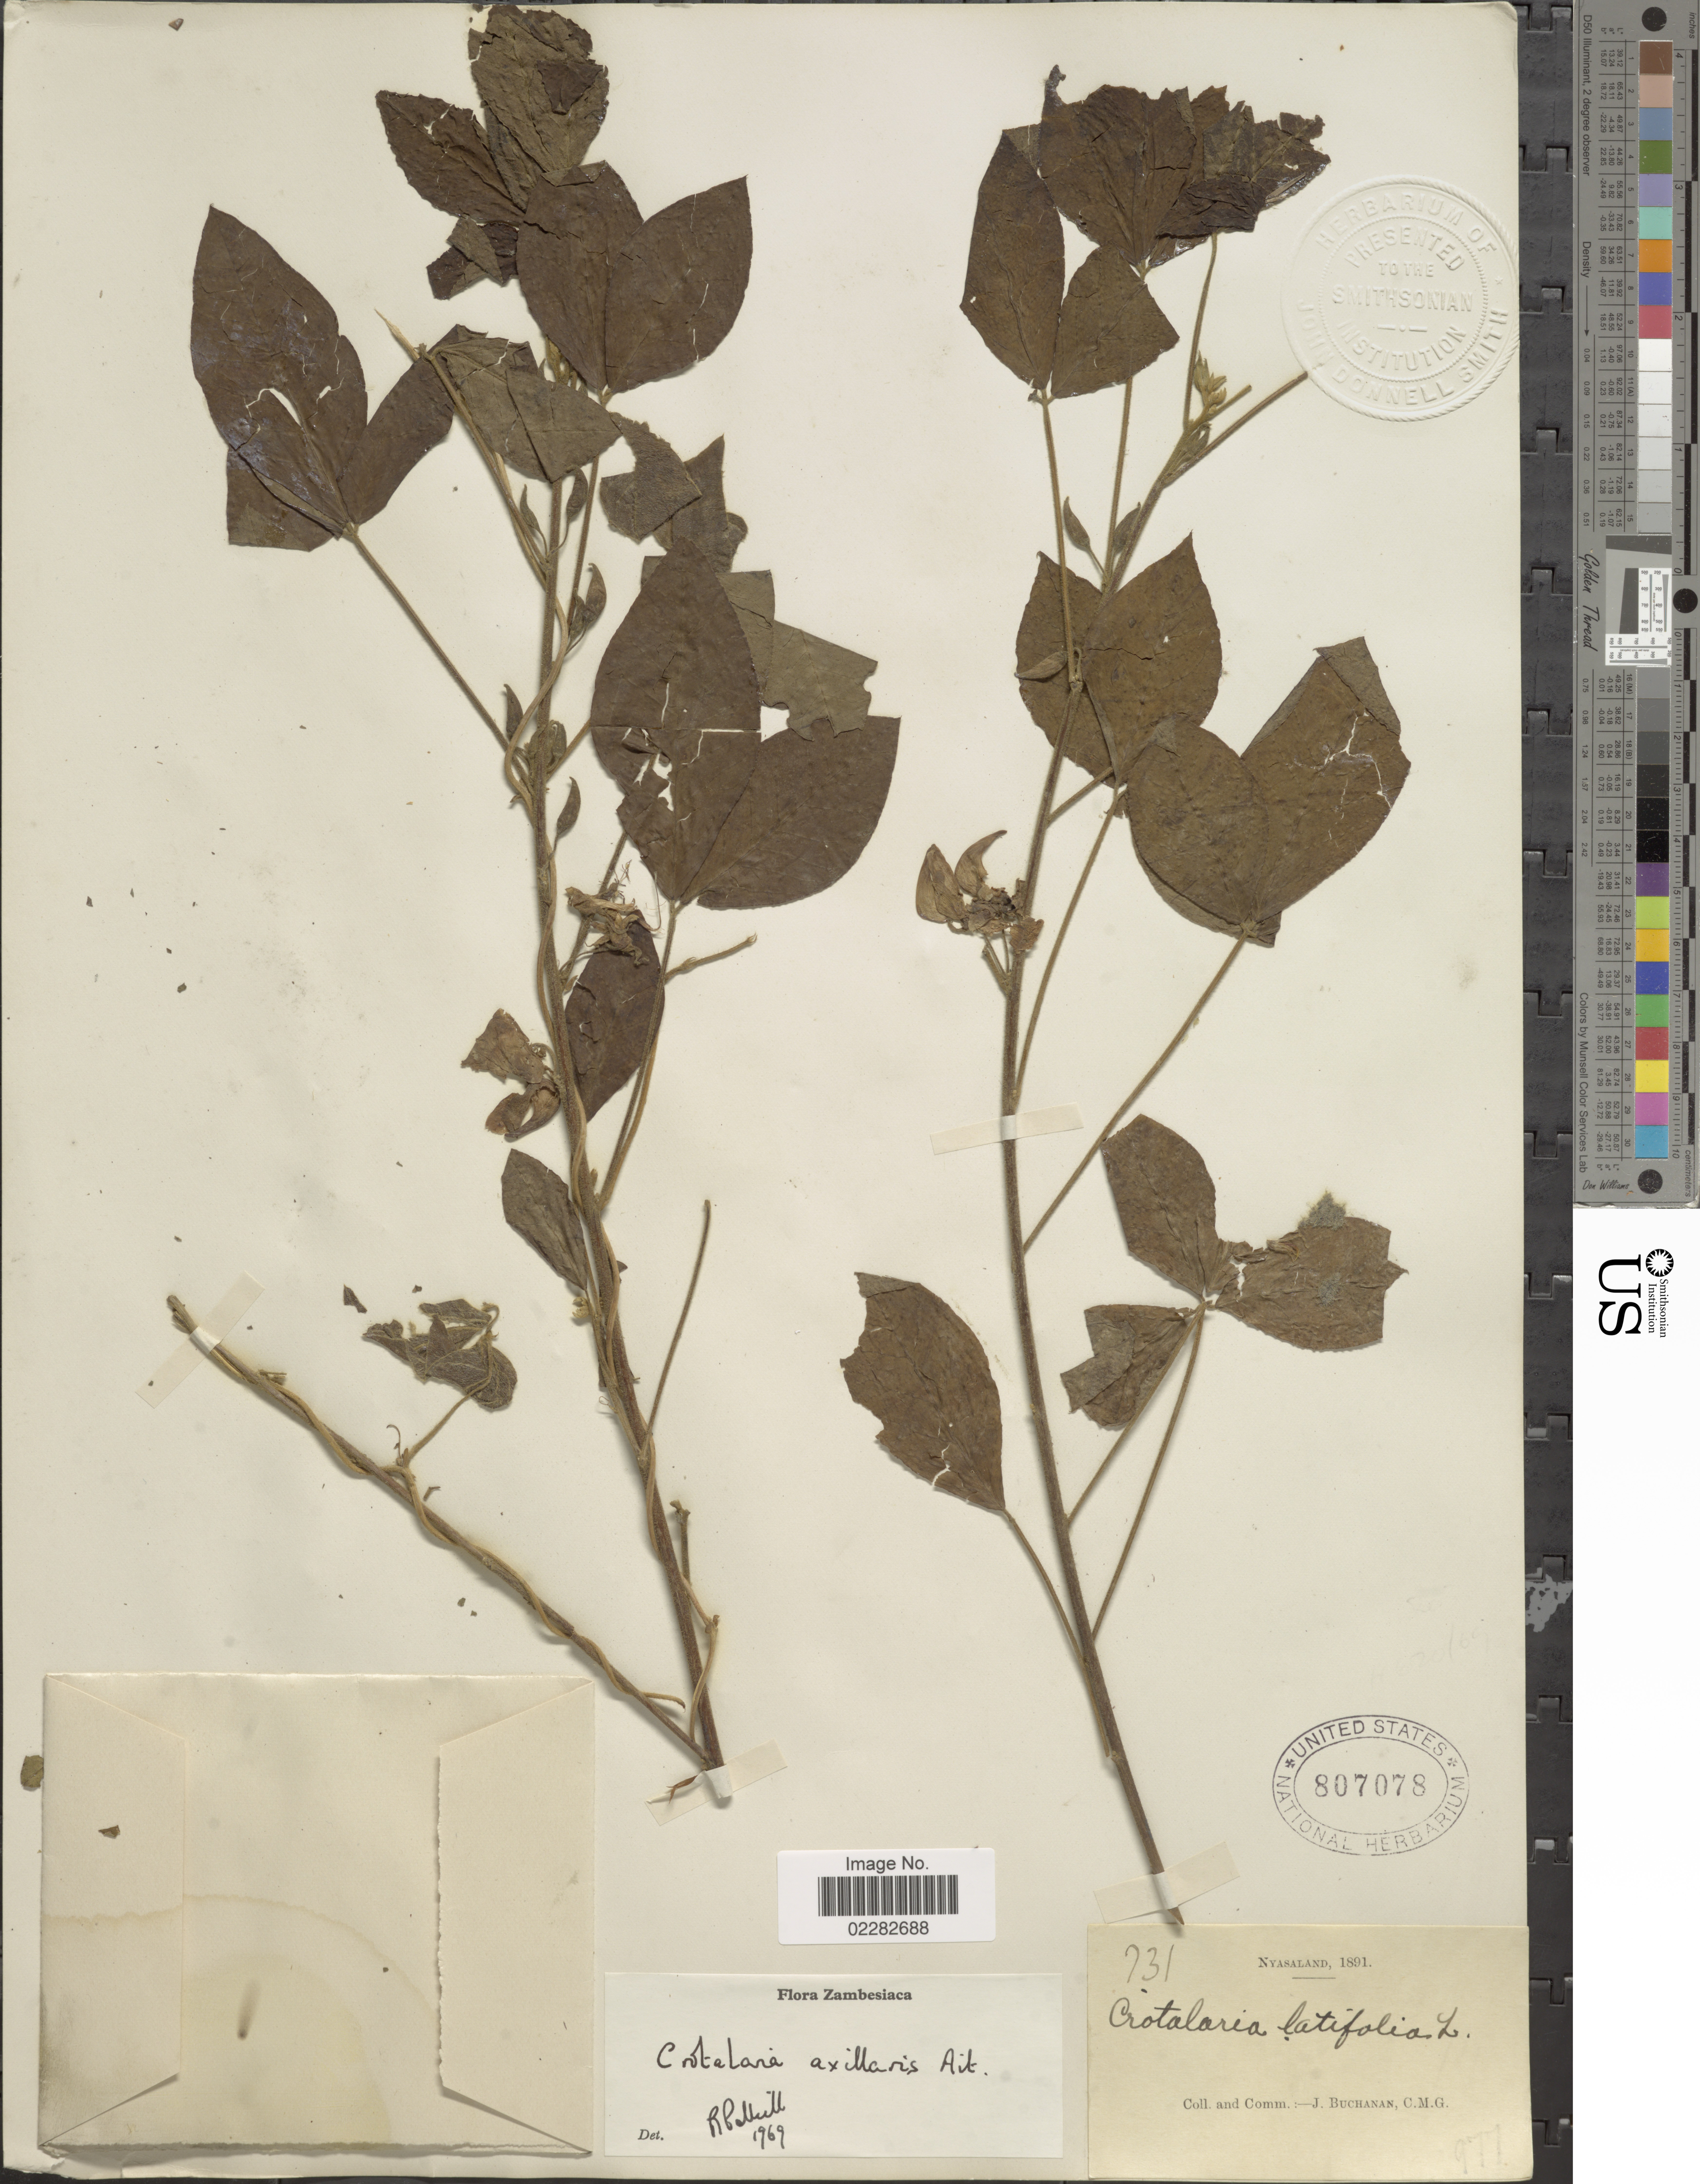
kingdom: Plantae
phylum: Tracheophyta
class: Magnoliopsida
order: Fabales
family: Fabaceae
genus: Crotalaria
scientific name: Crotalaria axillaris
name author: Aiton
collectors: J. Buchanan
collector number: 731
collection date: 1891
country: Malawi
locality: Nyasaland, Zambesiaca.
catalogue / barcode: US 807078